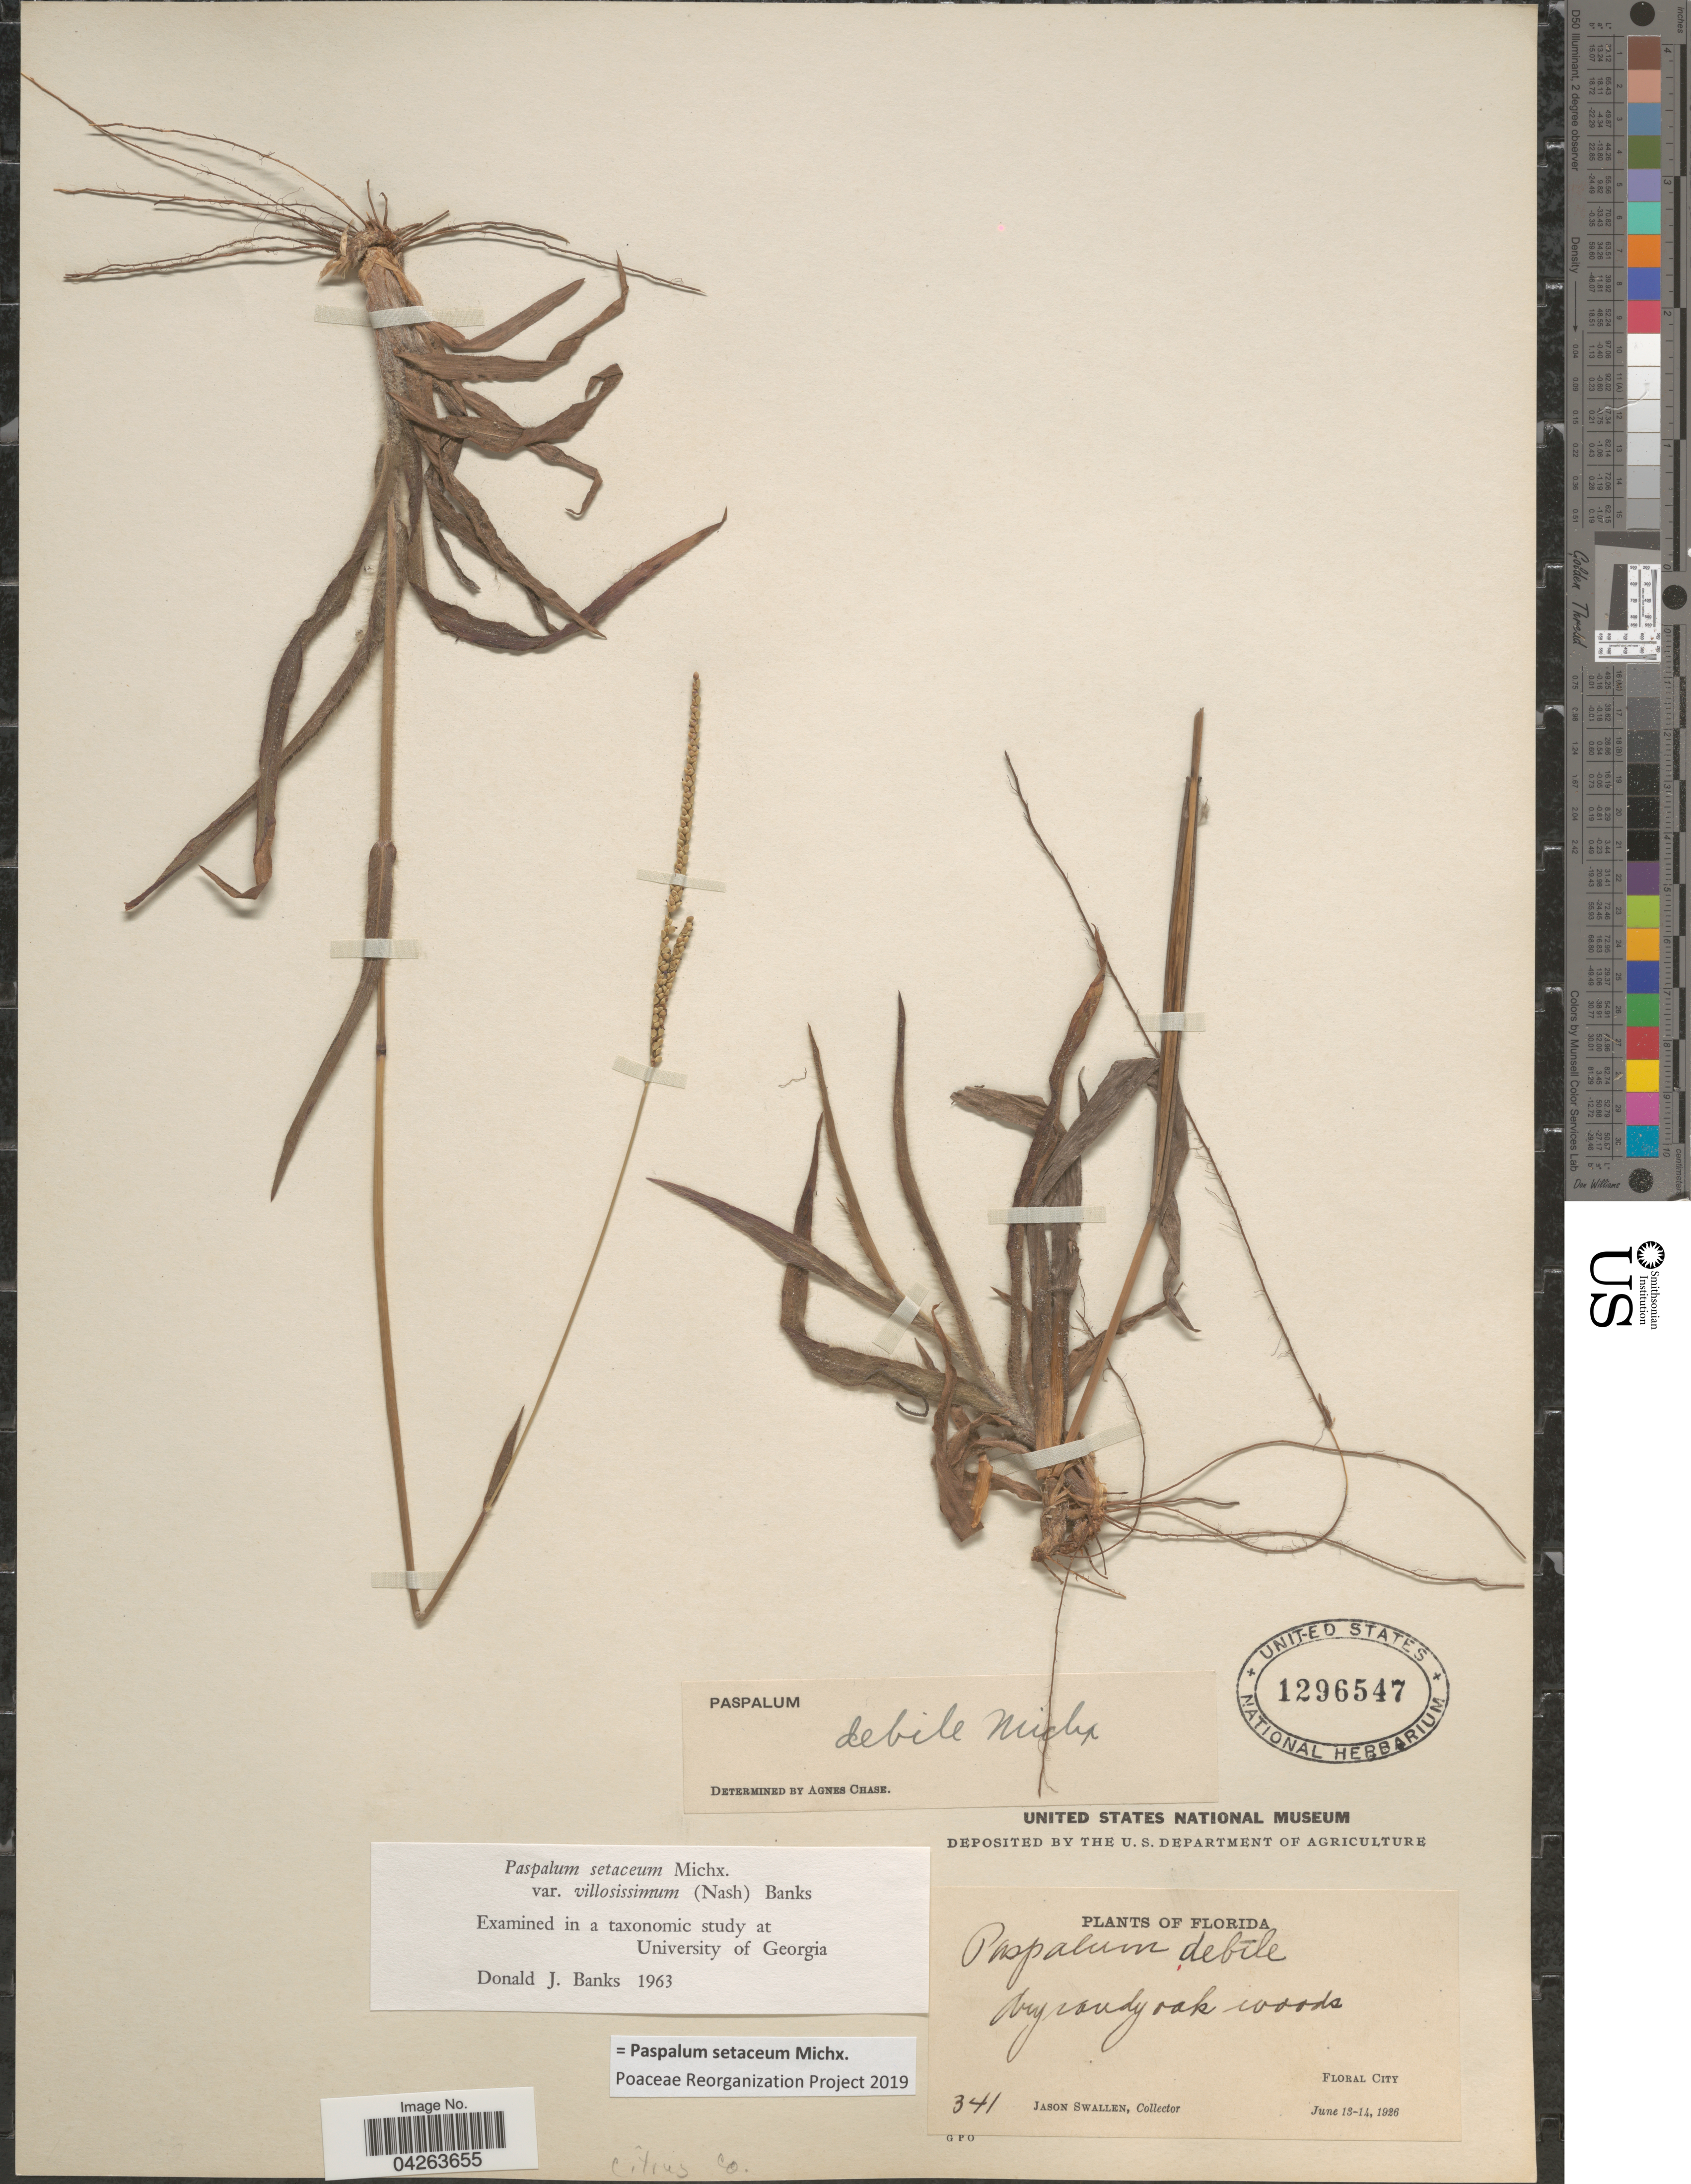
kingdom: Plantae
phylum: Tracheophyta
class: Liliopsida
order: Poales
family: Poaceae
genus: Paspalum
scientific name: Paspalum setaceum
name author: Michx.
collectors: J. R. Swallen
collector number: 341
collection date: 1926-06-13/1926-06-14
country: United States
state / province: Florida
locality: Floral City. Citrus Co.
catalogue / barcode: US 1296547